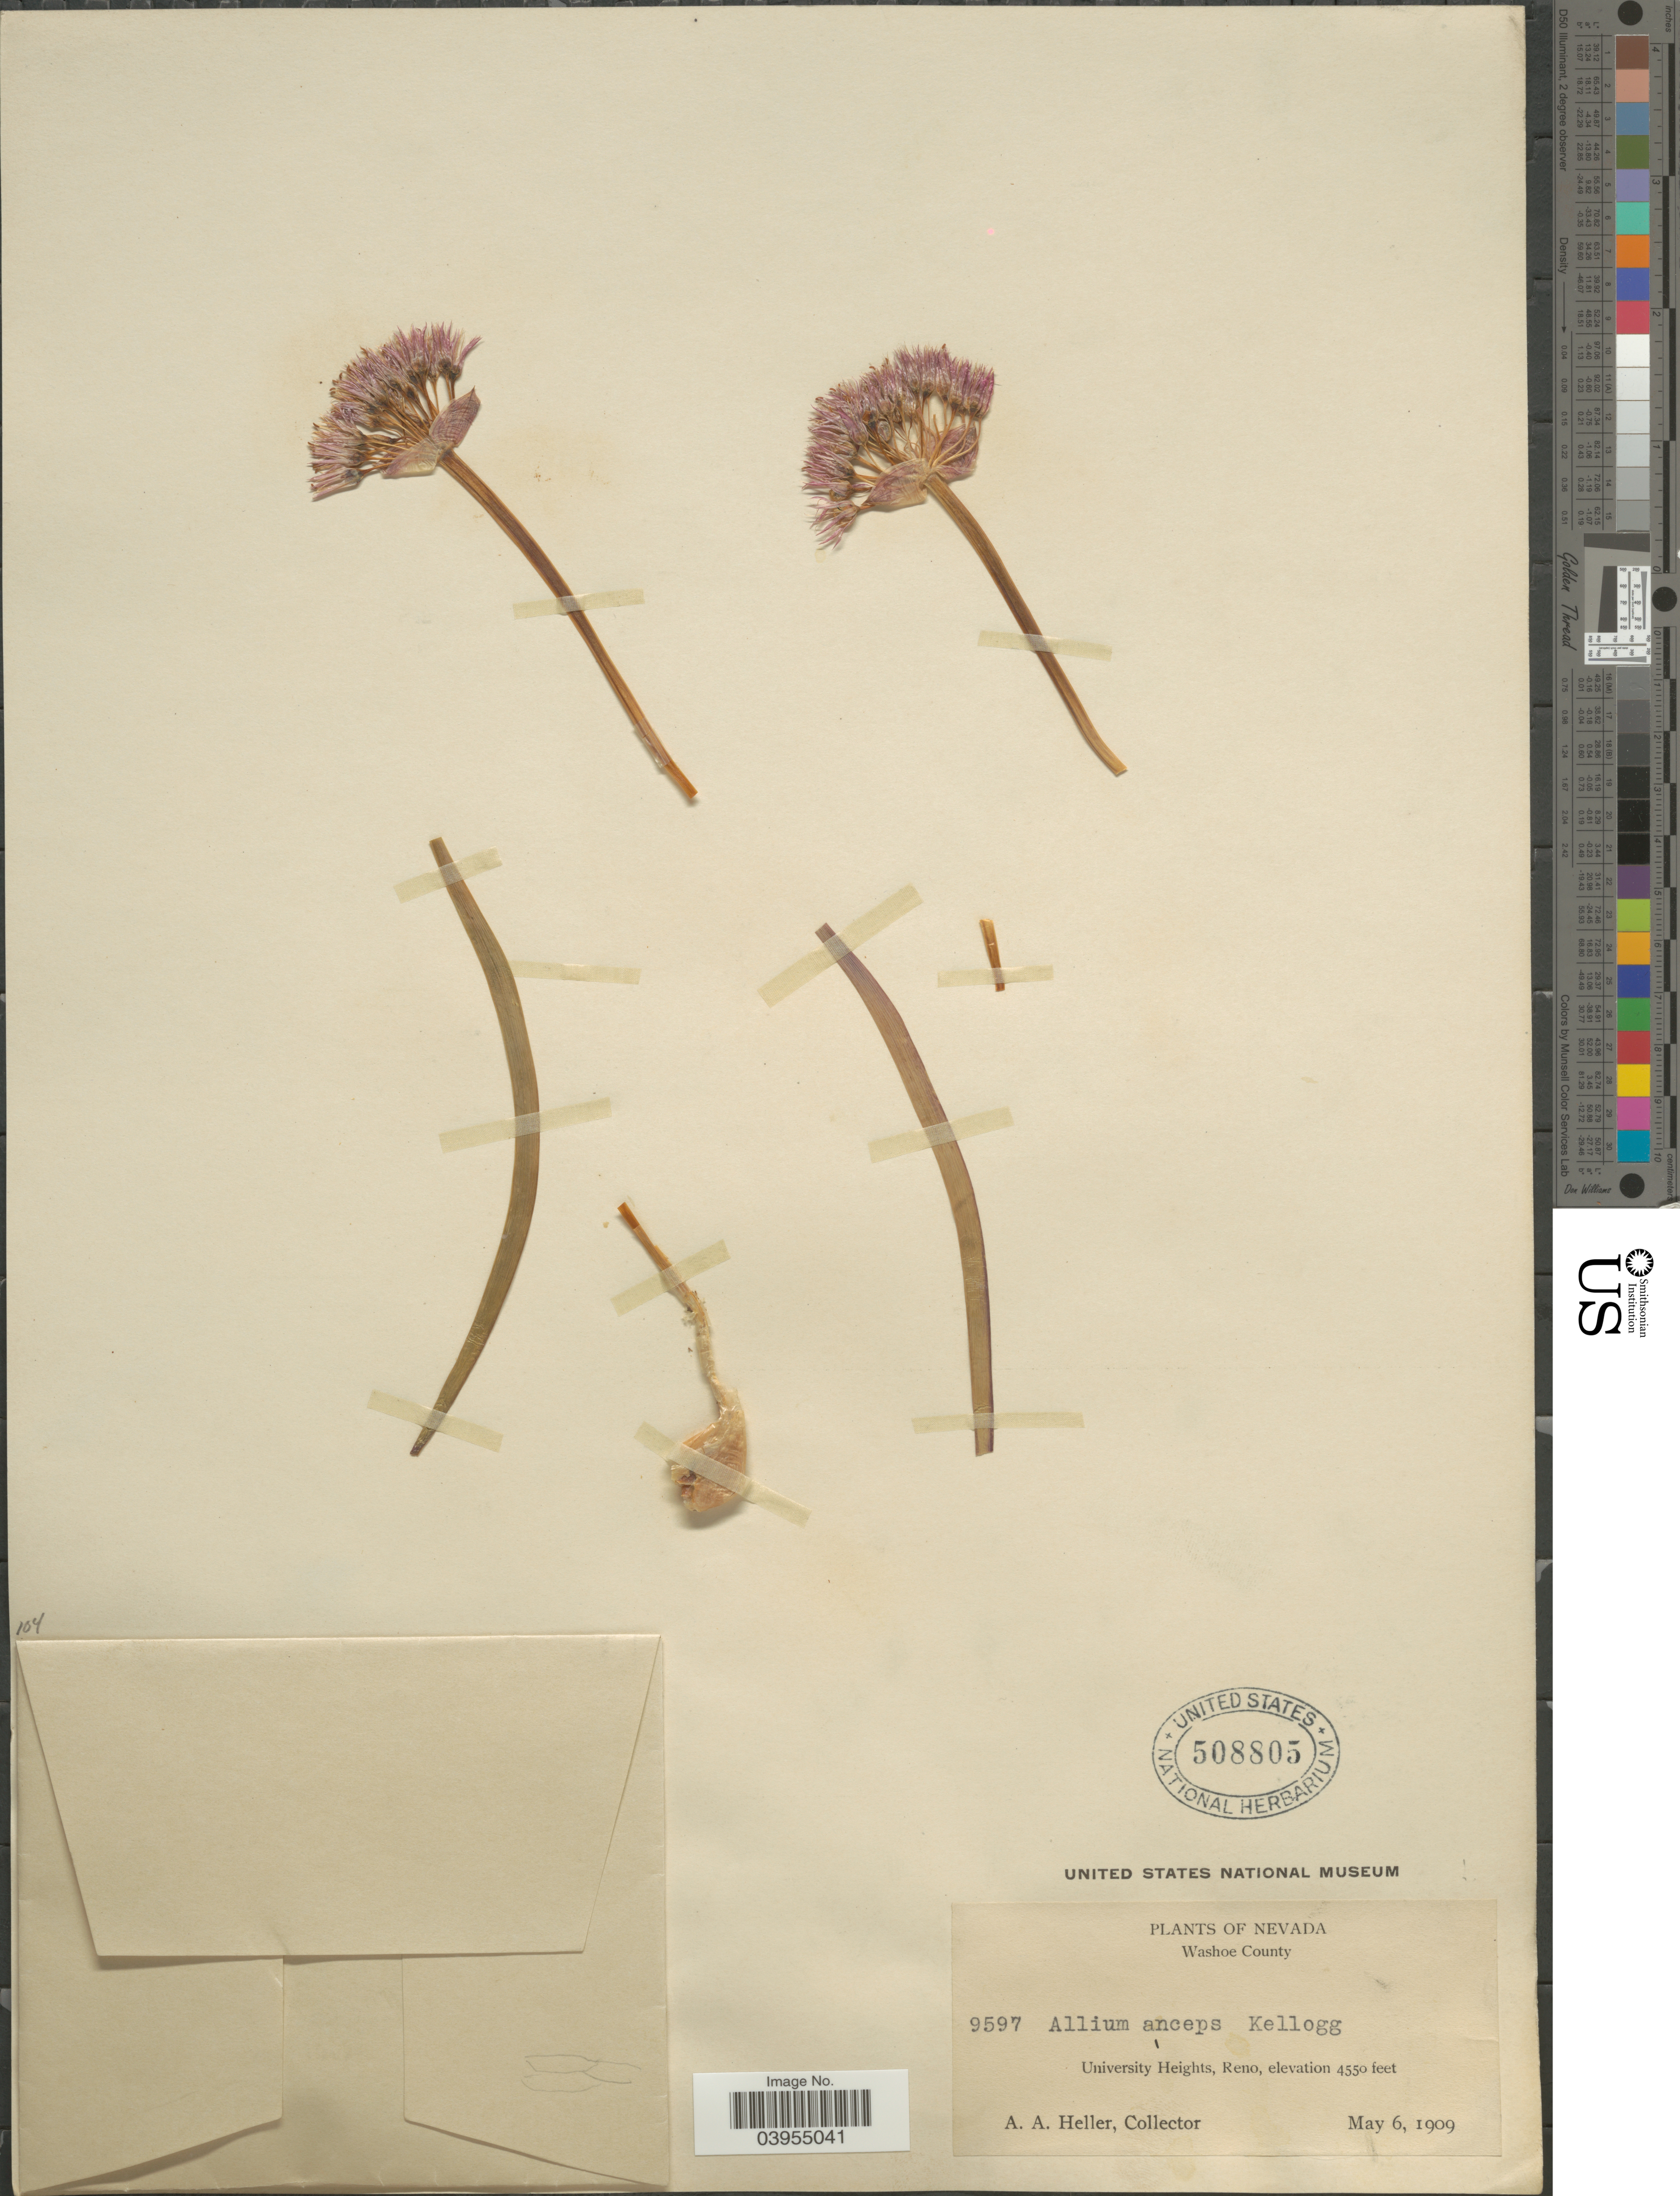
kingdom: Plantae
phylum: Tracheophyta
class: Liliopsida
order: Asparagales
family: Amaryllidaceae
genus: Allium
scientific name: Allium anceps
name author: Kellogg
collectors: A. A. Heller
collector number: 9597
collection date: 1909-05-06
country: United States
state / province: Nevada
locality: Washoe County. University Heights, Reno.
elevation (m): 1387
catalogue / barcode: US 508805